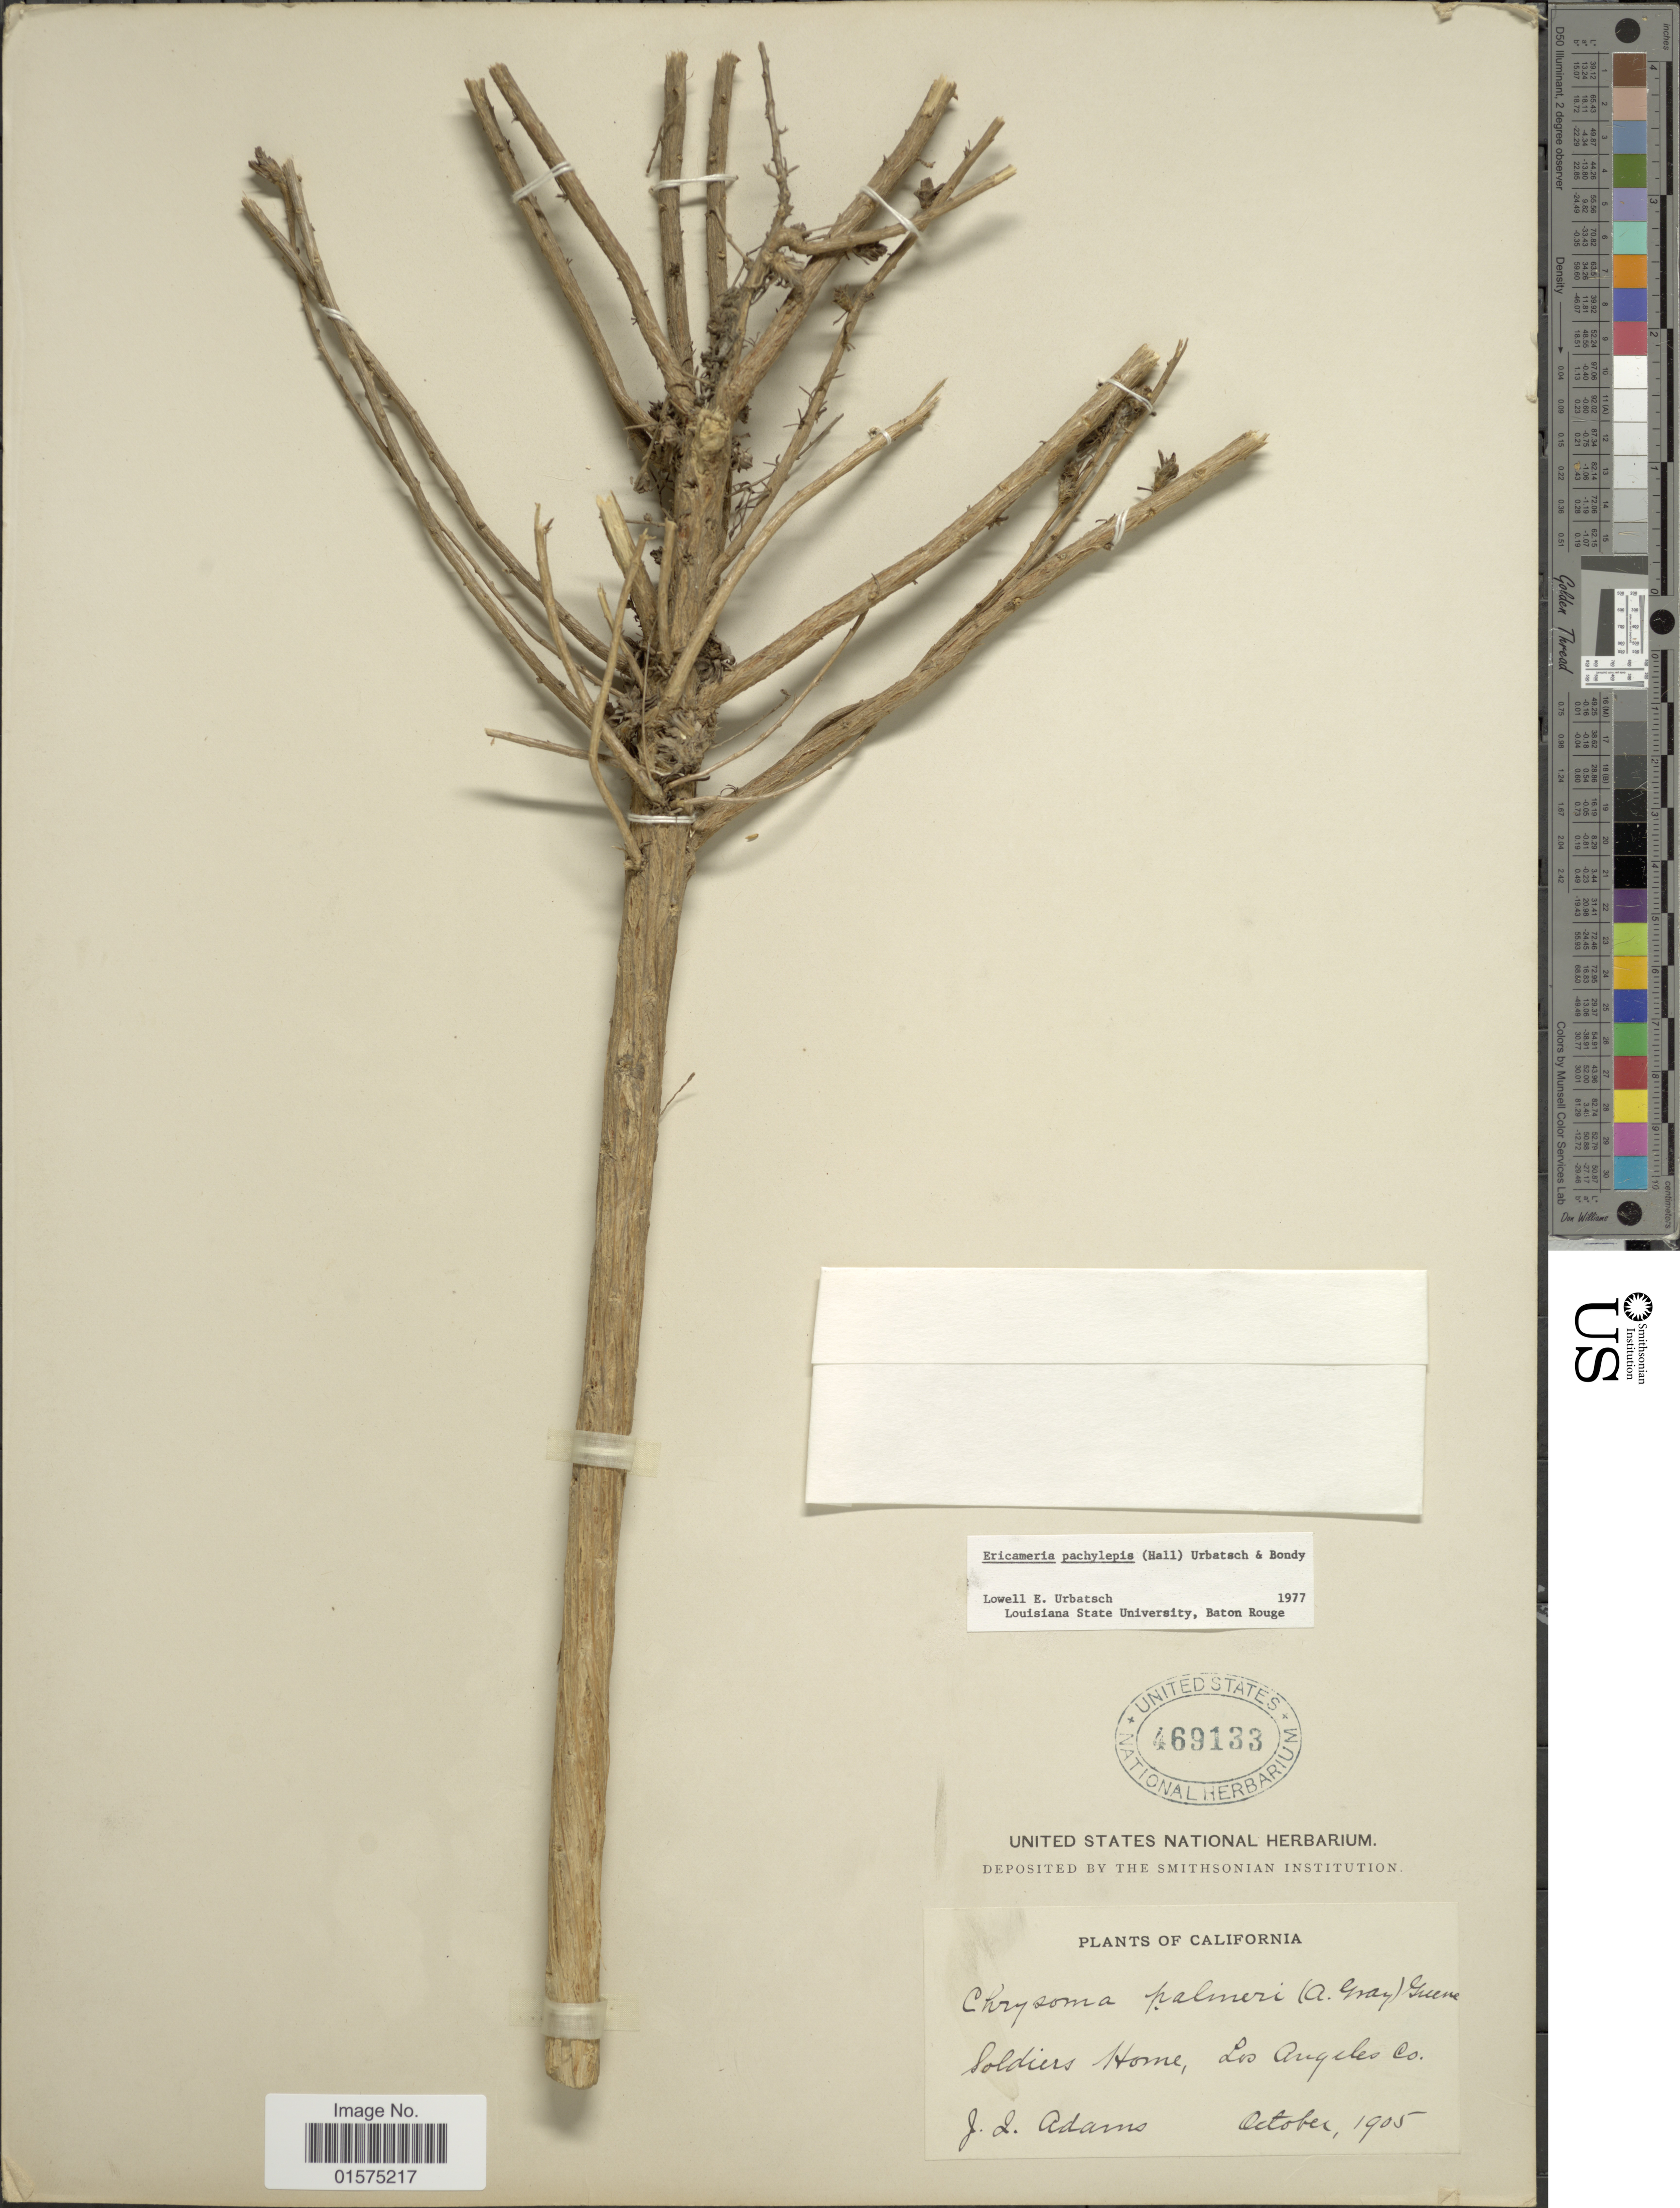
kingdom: Plantae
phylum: Tracheophyta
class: Magnoliopsida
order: Asterales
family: Asteraceae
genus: Ericameria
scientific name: Ericameria pachylepis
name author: (Hall.) Urbatsch & Bondy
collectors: J. Adams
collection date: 1905-10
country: United States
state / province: California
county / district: Los Angeles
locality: Soldiers Home, Los Angeles Co.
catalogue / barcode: US 469133